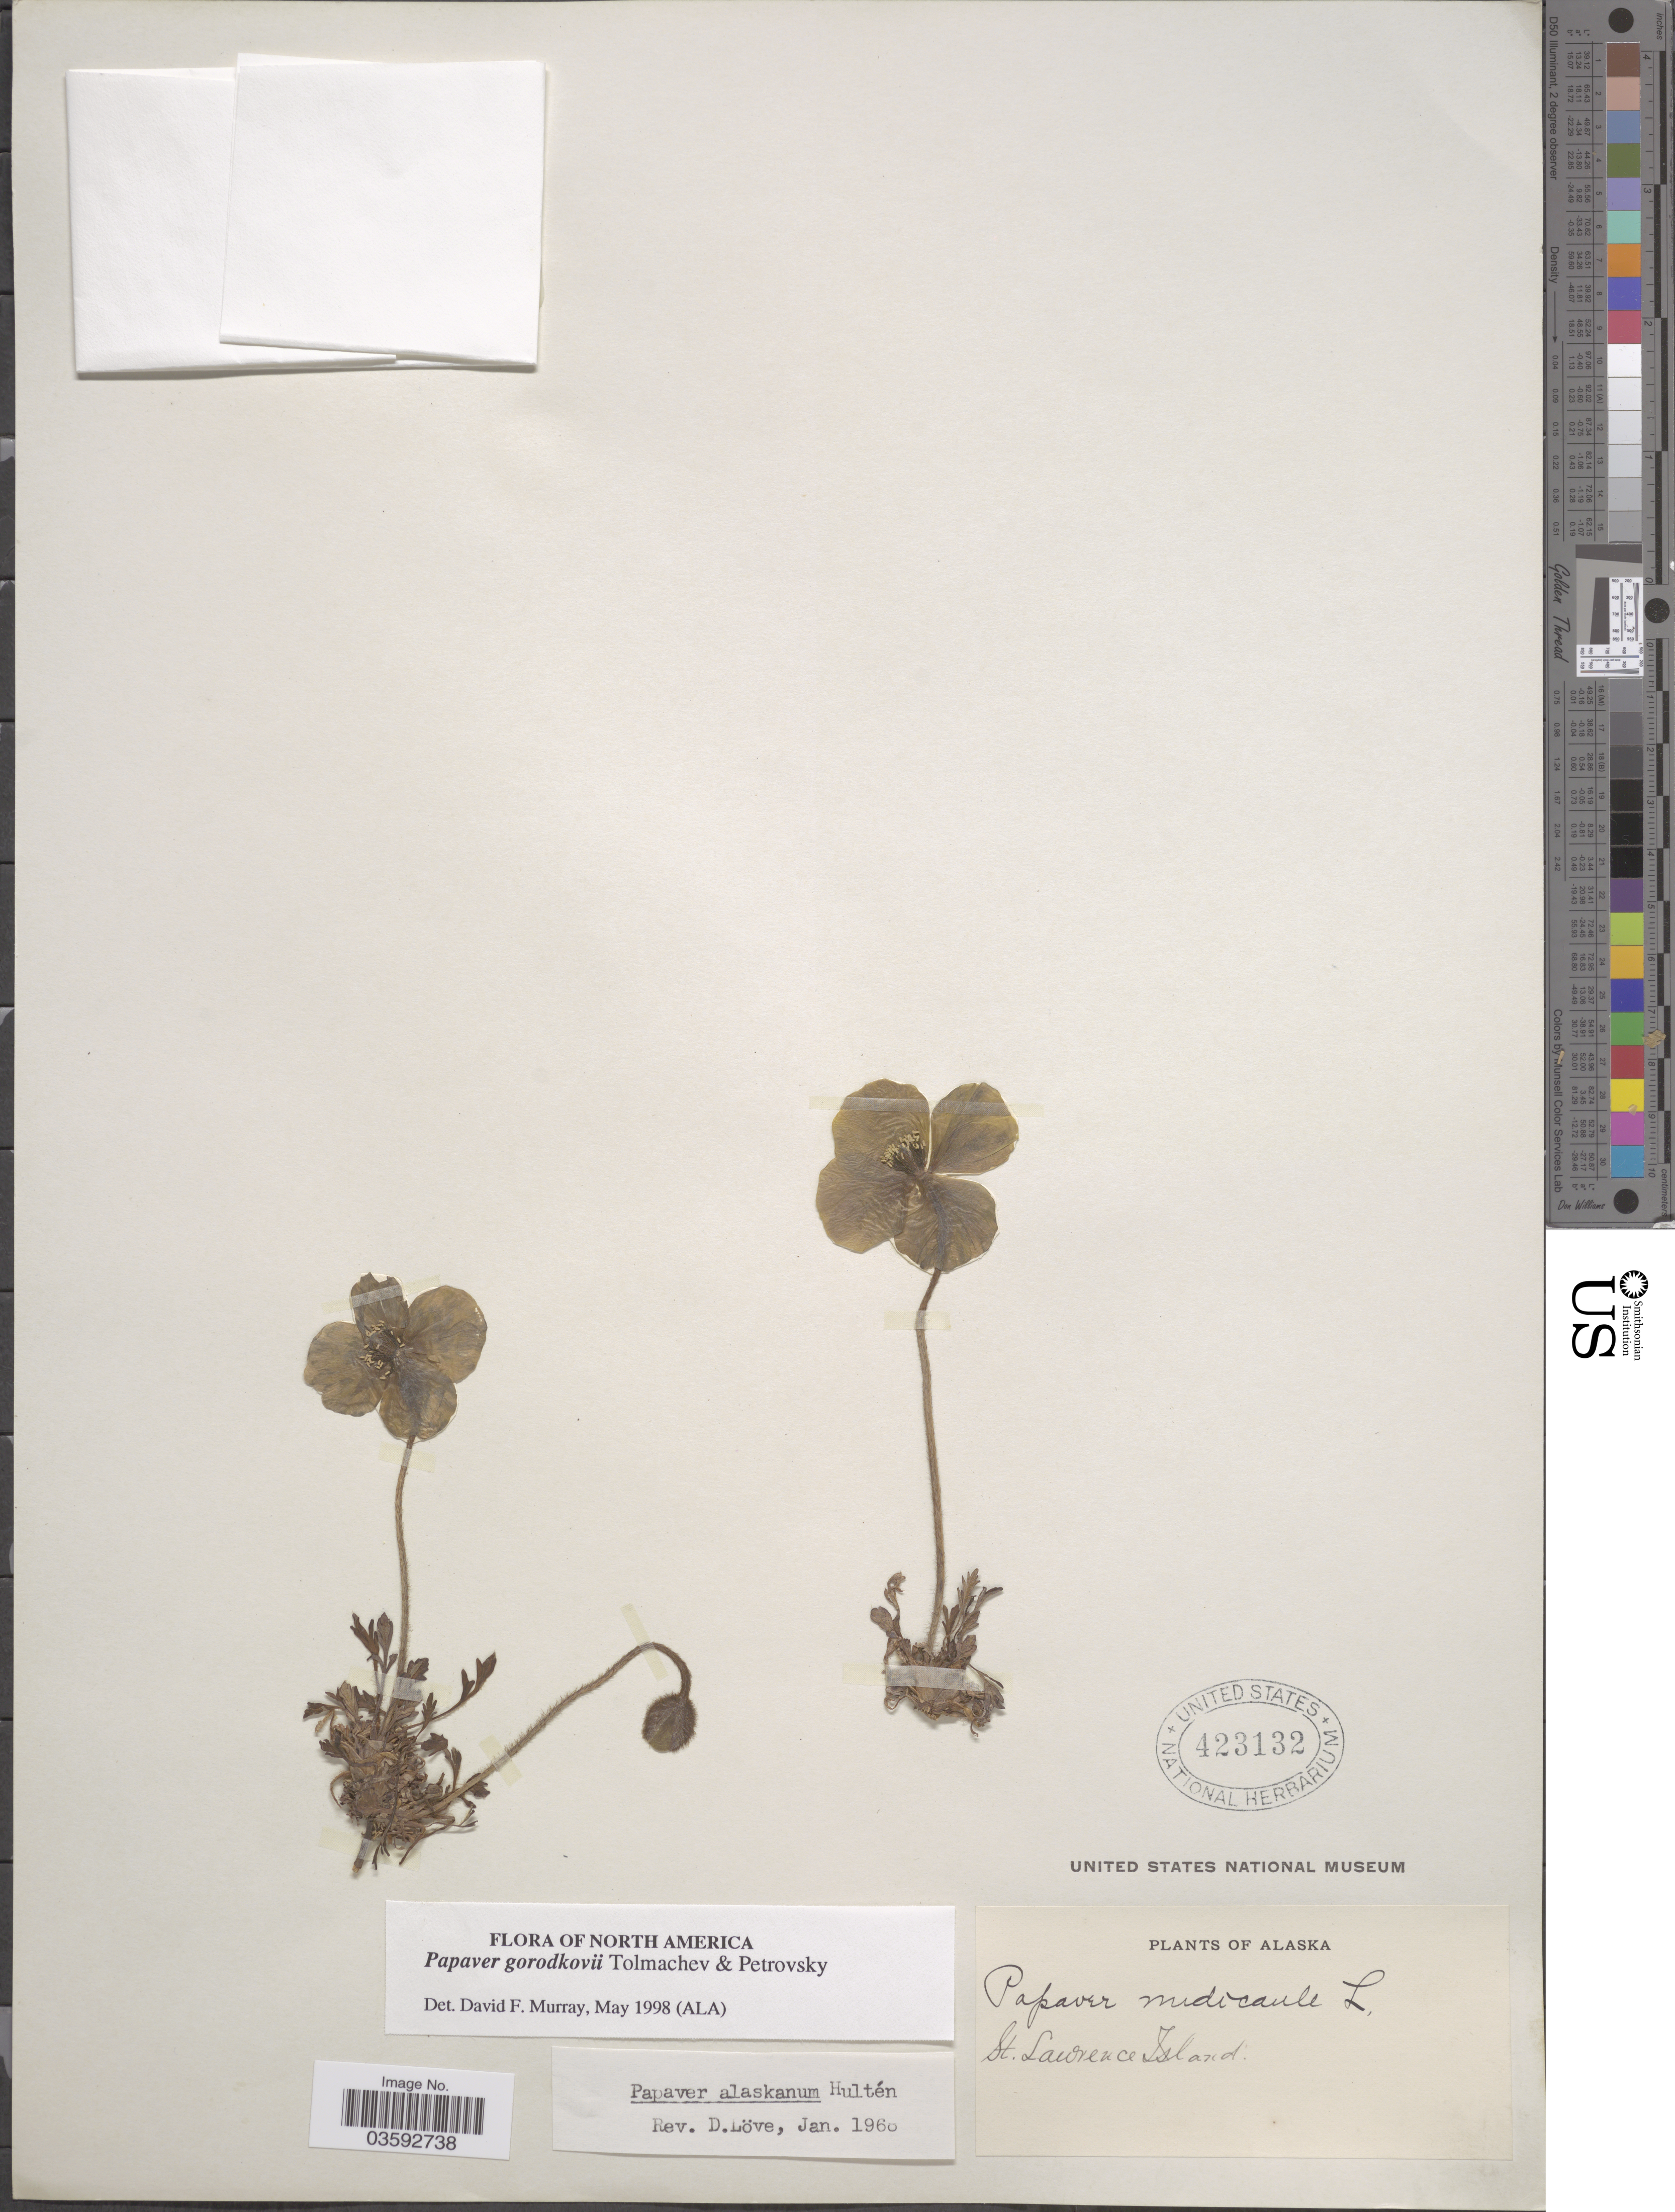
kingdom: Plantae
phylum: Tracheophyta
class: Magnoliopsida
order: Ranunculales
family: Papaveraceae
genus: Papaver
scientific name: Papaver gorodkovii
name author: Tolm. & V.V. Petrovsky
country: United States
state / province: Alaska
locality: St. Lawrence Island.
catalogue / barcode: US 423132